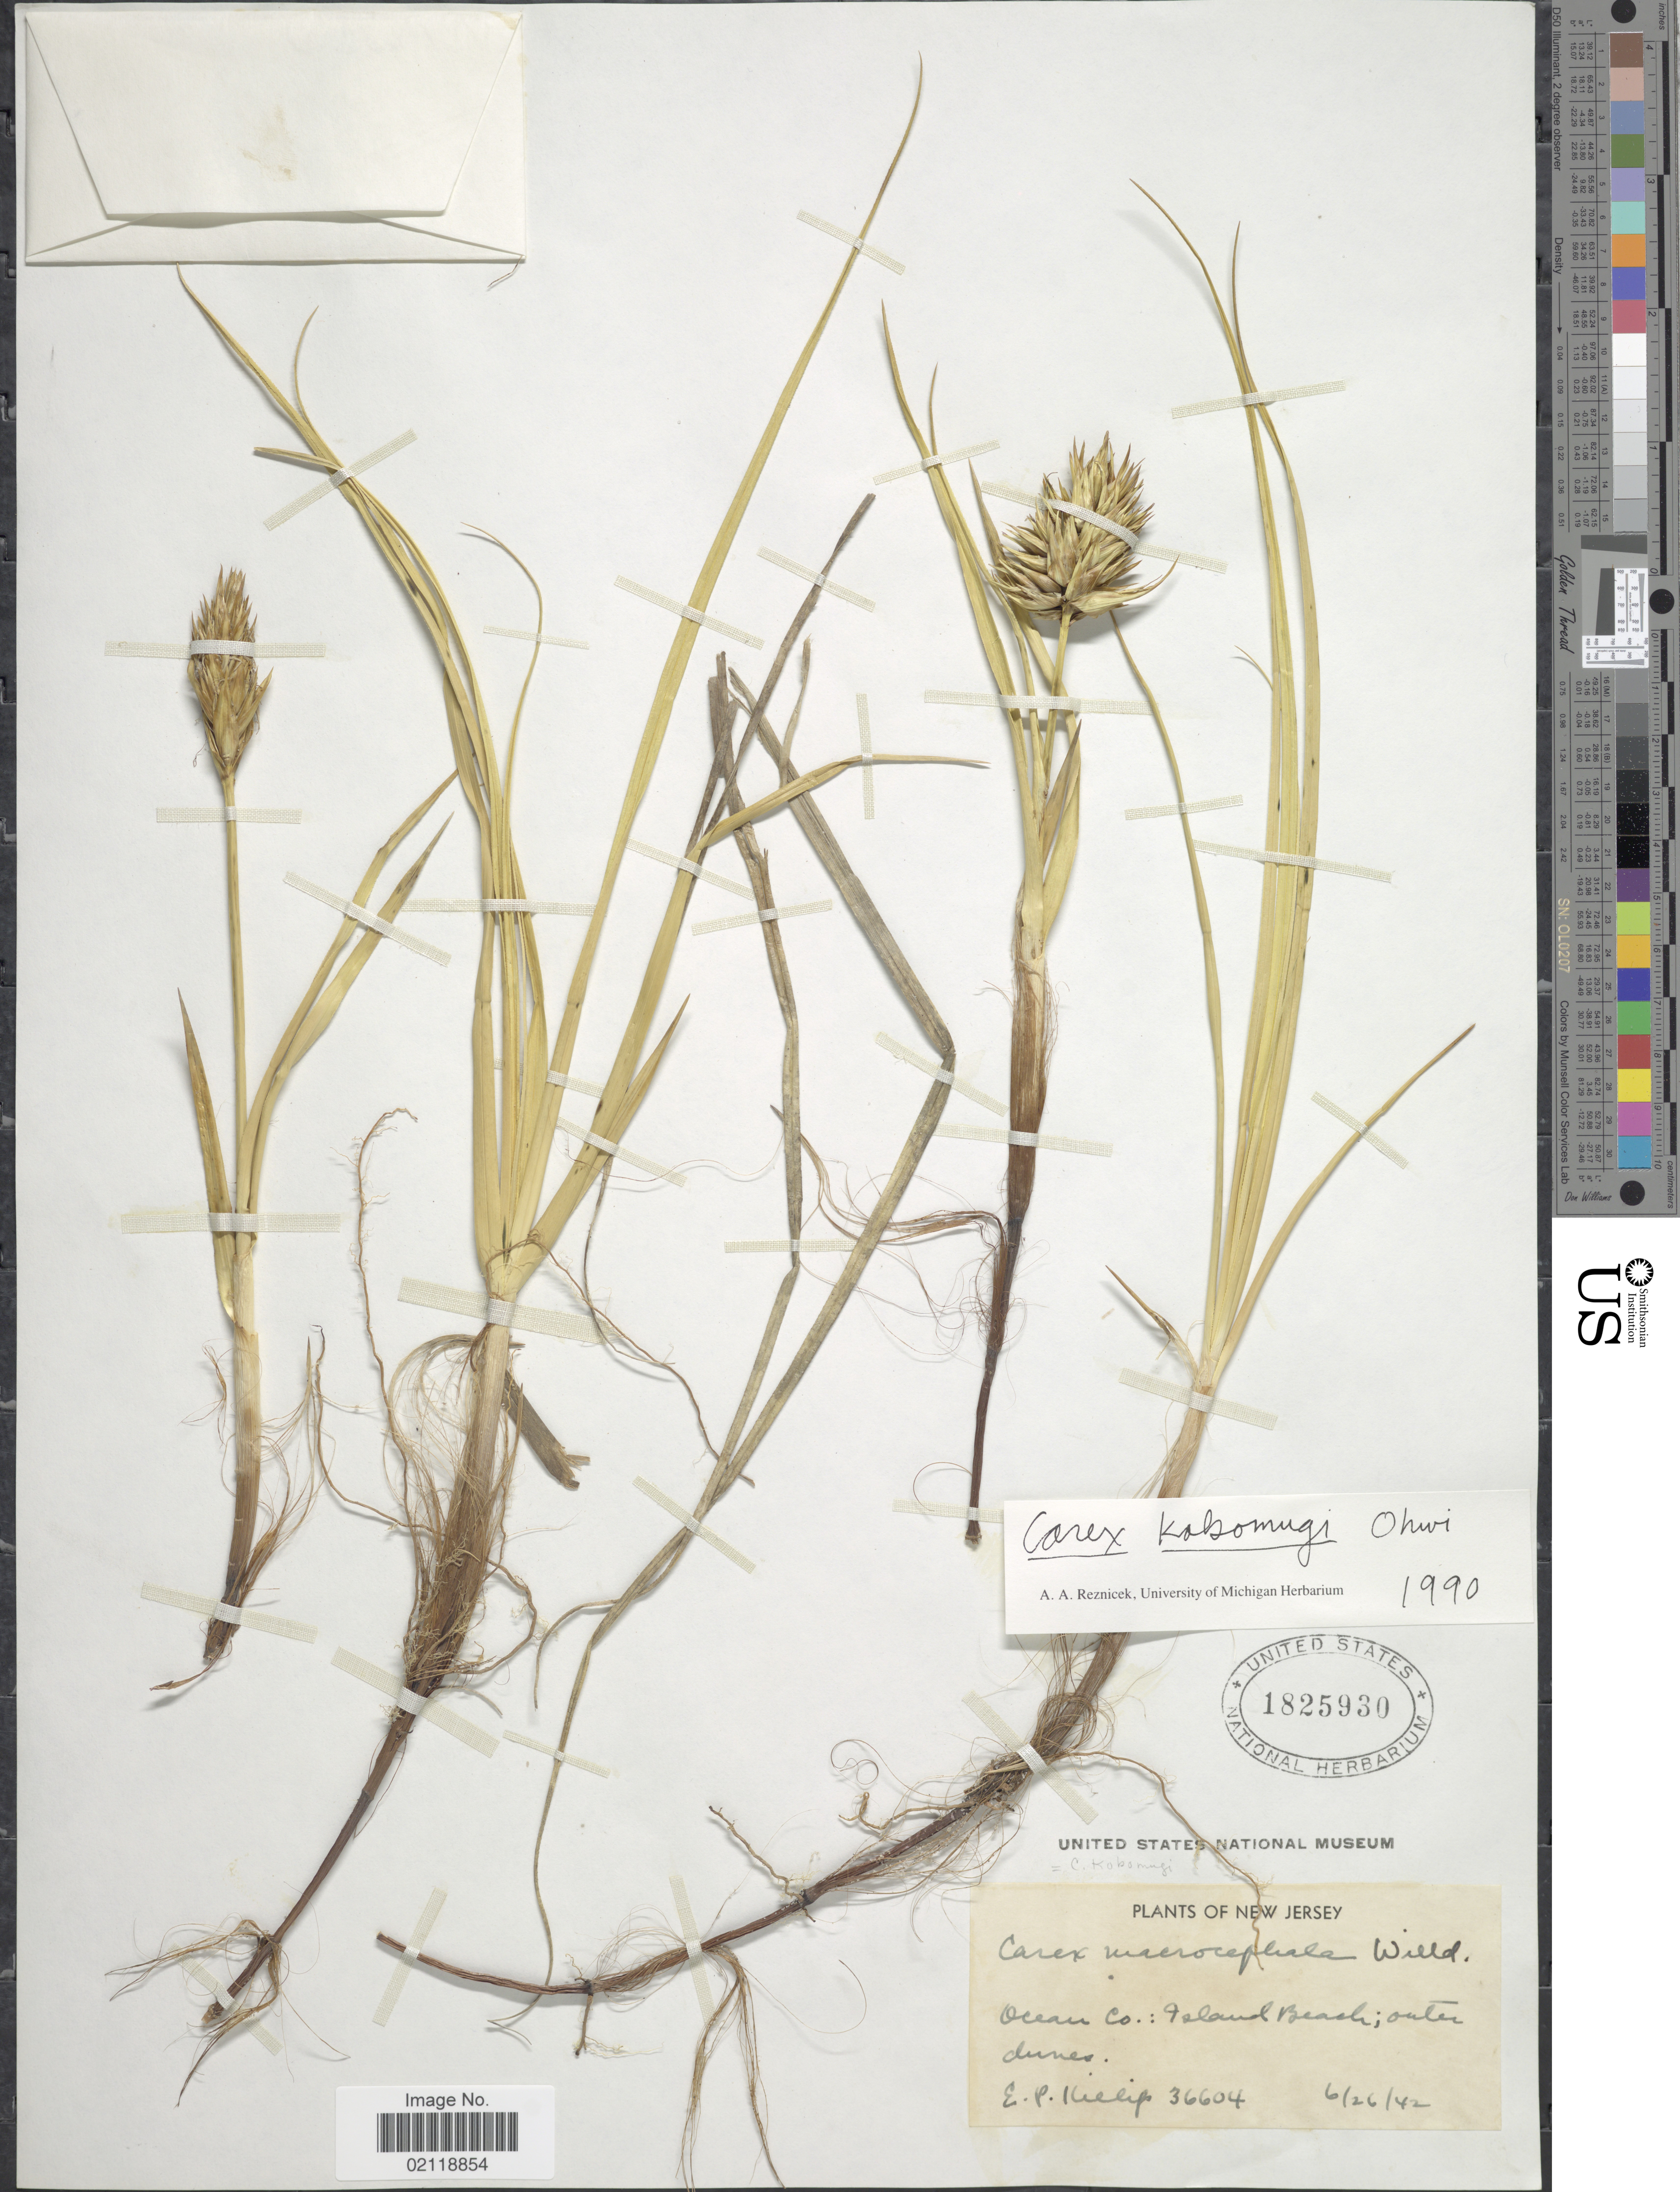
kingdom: Plantae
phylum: Tracheophyta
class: Liliopsida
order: Poales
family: Cyperaceae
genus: Carex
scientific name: Carex kobomugi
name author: Ohwi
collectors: E. P. Killip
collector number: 36604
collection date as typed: Transcribed d/m/y: 26/6/42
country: United States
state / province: New Jersey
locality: Ocean Co.: Island Beach; outer dunes.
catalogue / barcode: US 1825930